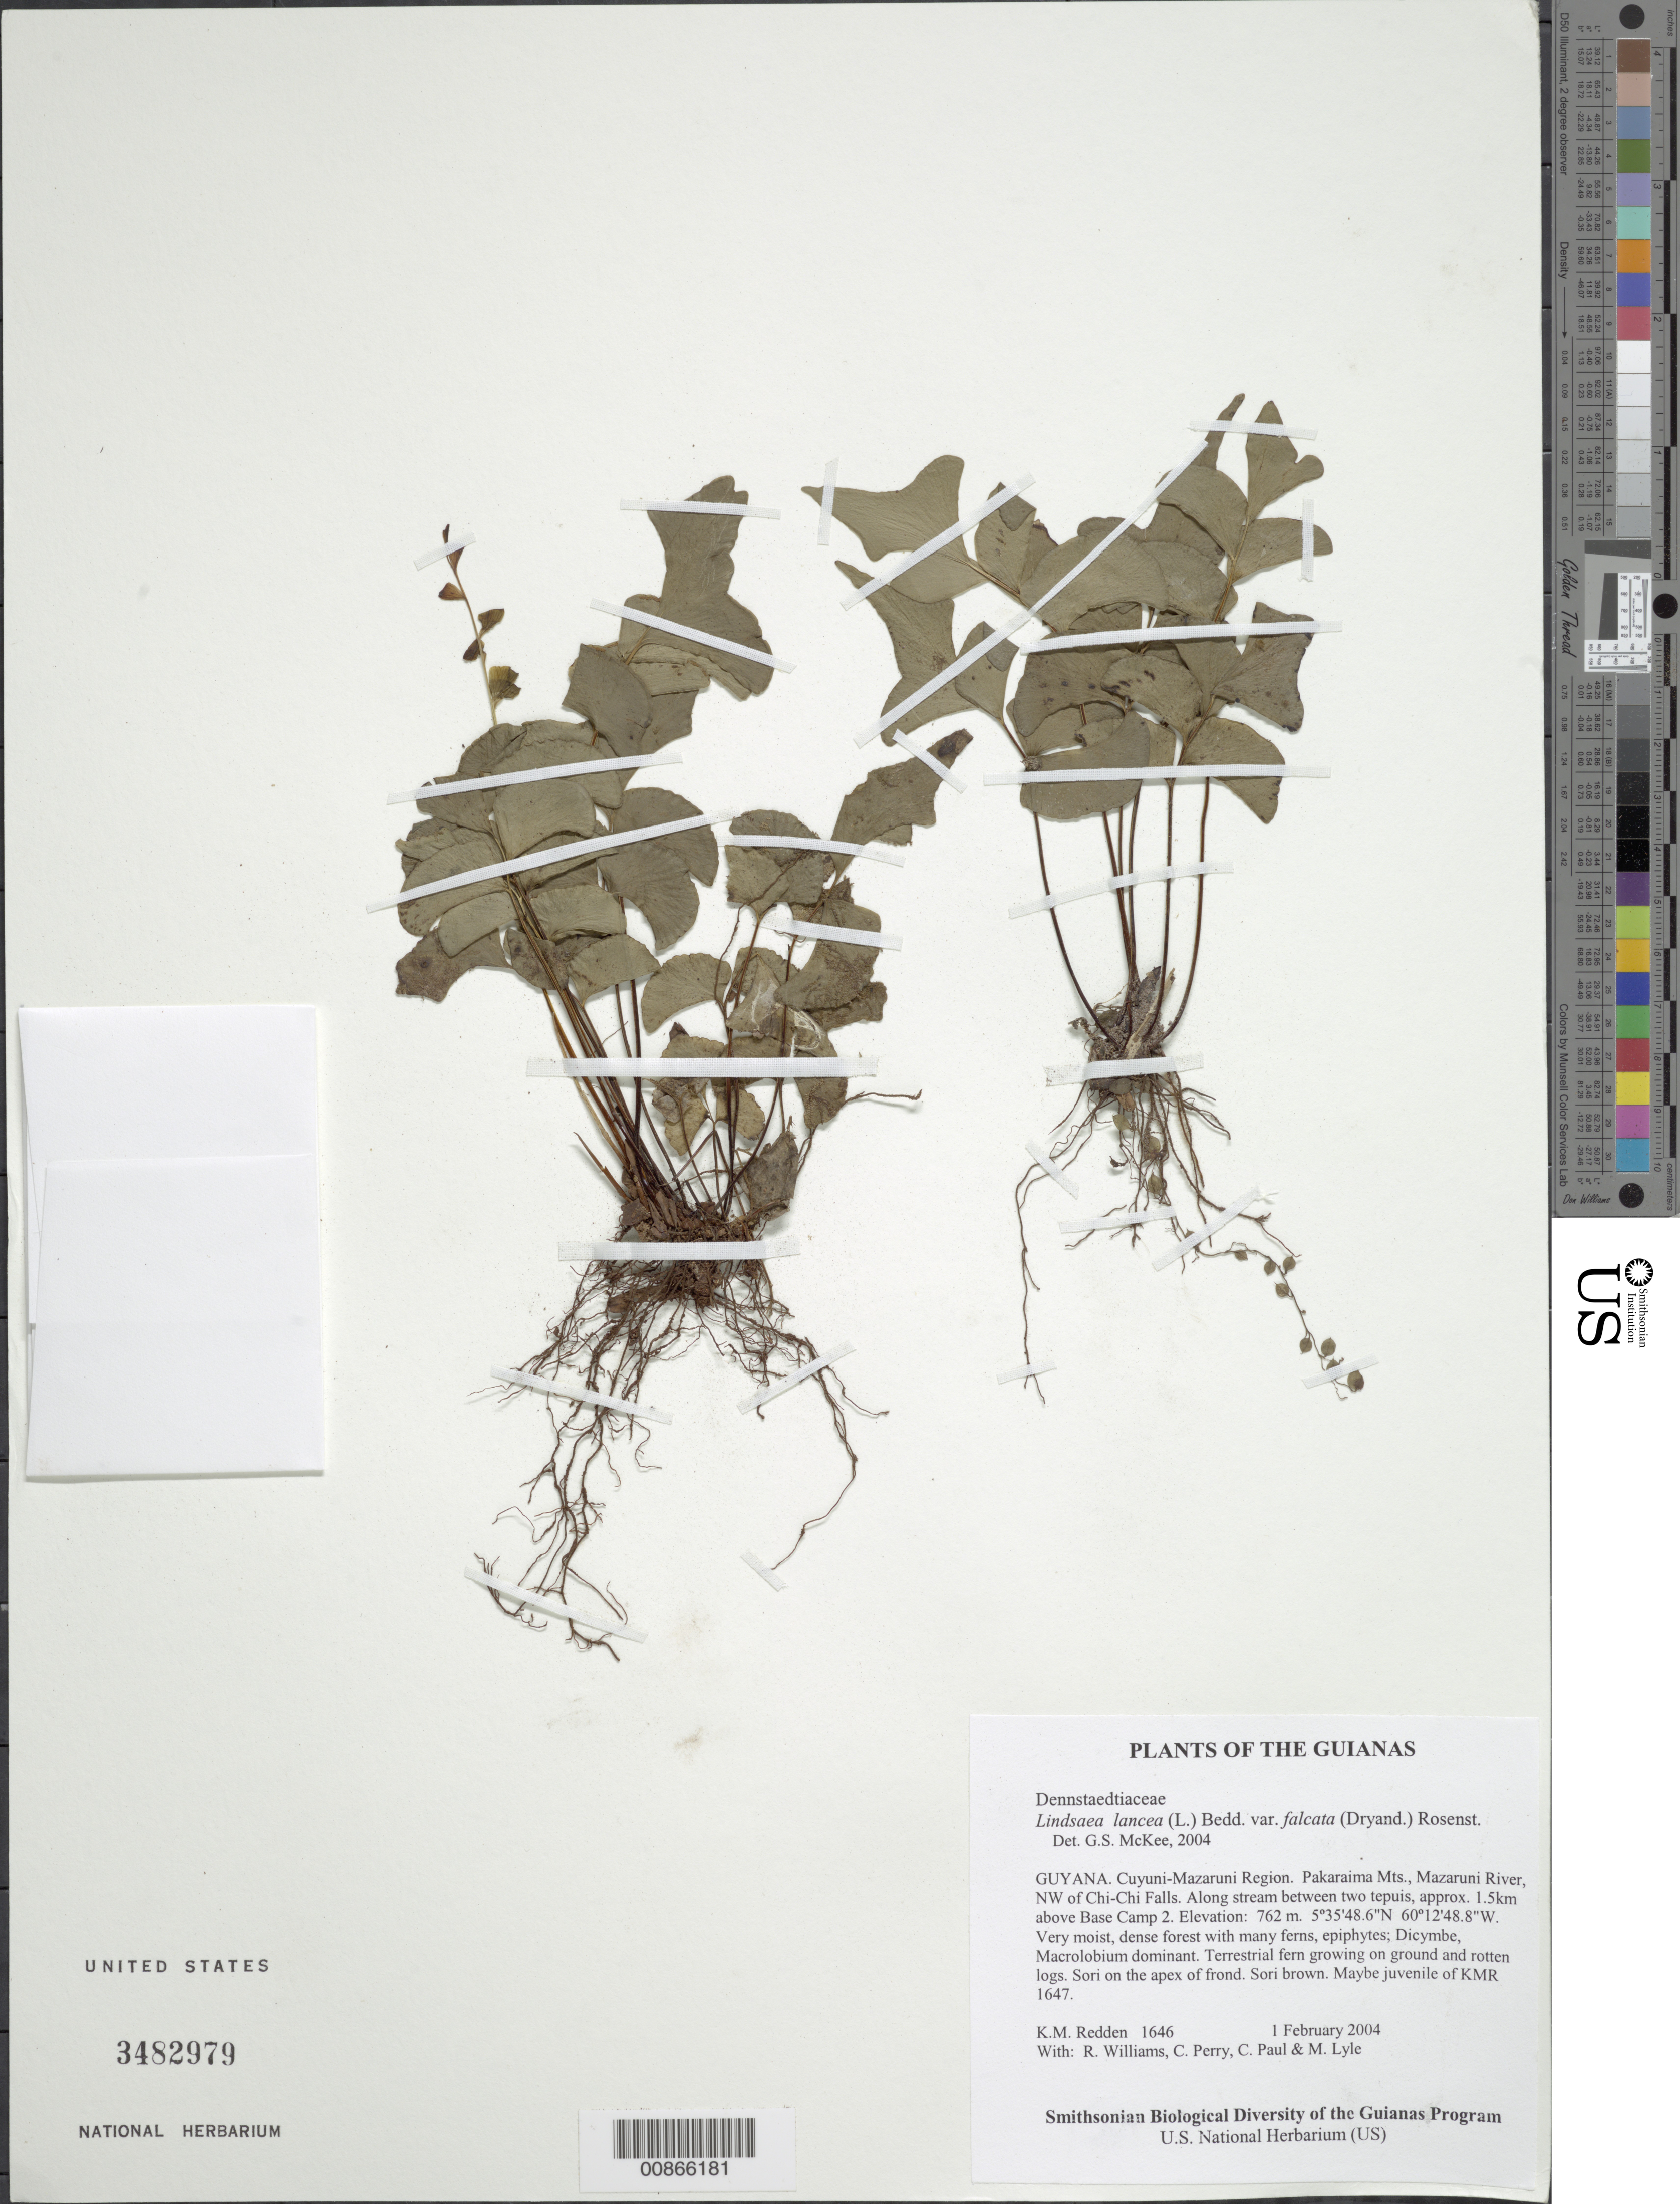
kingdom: Plantae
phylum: Tracheophyta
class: Polypodiopsida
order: Polypodiales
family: Lindsaeaceae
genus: Lindsaea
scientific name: Lindsaea lancea var. falcata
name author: (Dryand.) Rosenst.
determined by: McKee, G. S., (US), NMNH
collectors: K. M. Redden, R. Williams, C. Perry, C. Paul & M. Lyle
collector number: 1646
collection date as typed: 1 February 2004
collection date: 2004-02-01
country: Guyana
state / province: Cuyuni-Mazaruni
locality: Pakaraima Mts., Mazaruni River, NW of Chi-Chi Falls. Along stream between two tepuis, approx. 1.5km above Base Camp 2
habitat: Very moist, dense forest with many ferns, epiphytes; Dicymbe, Macrolobium dominant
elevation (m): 762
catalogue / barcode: US 3482979